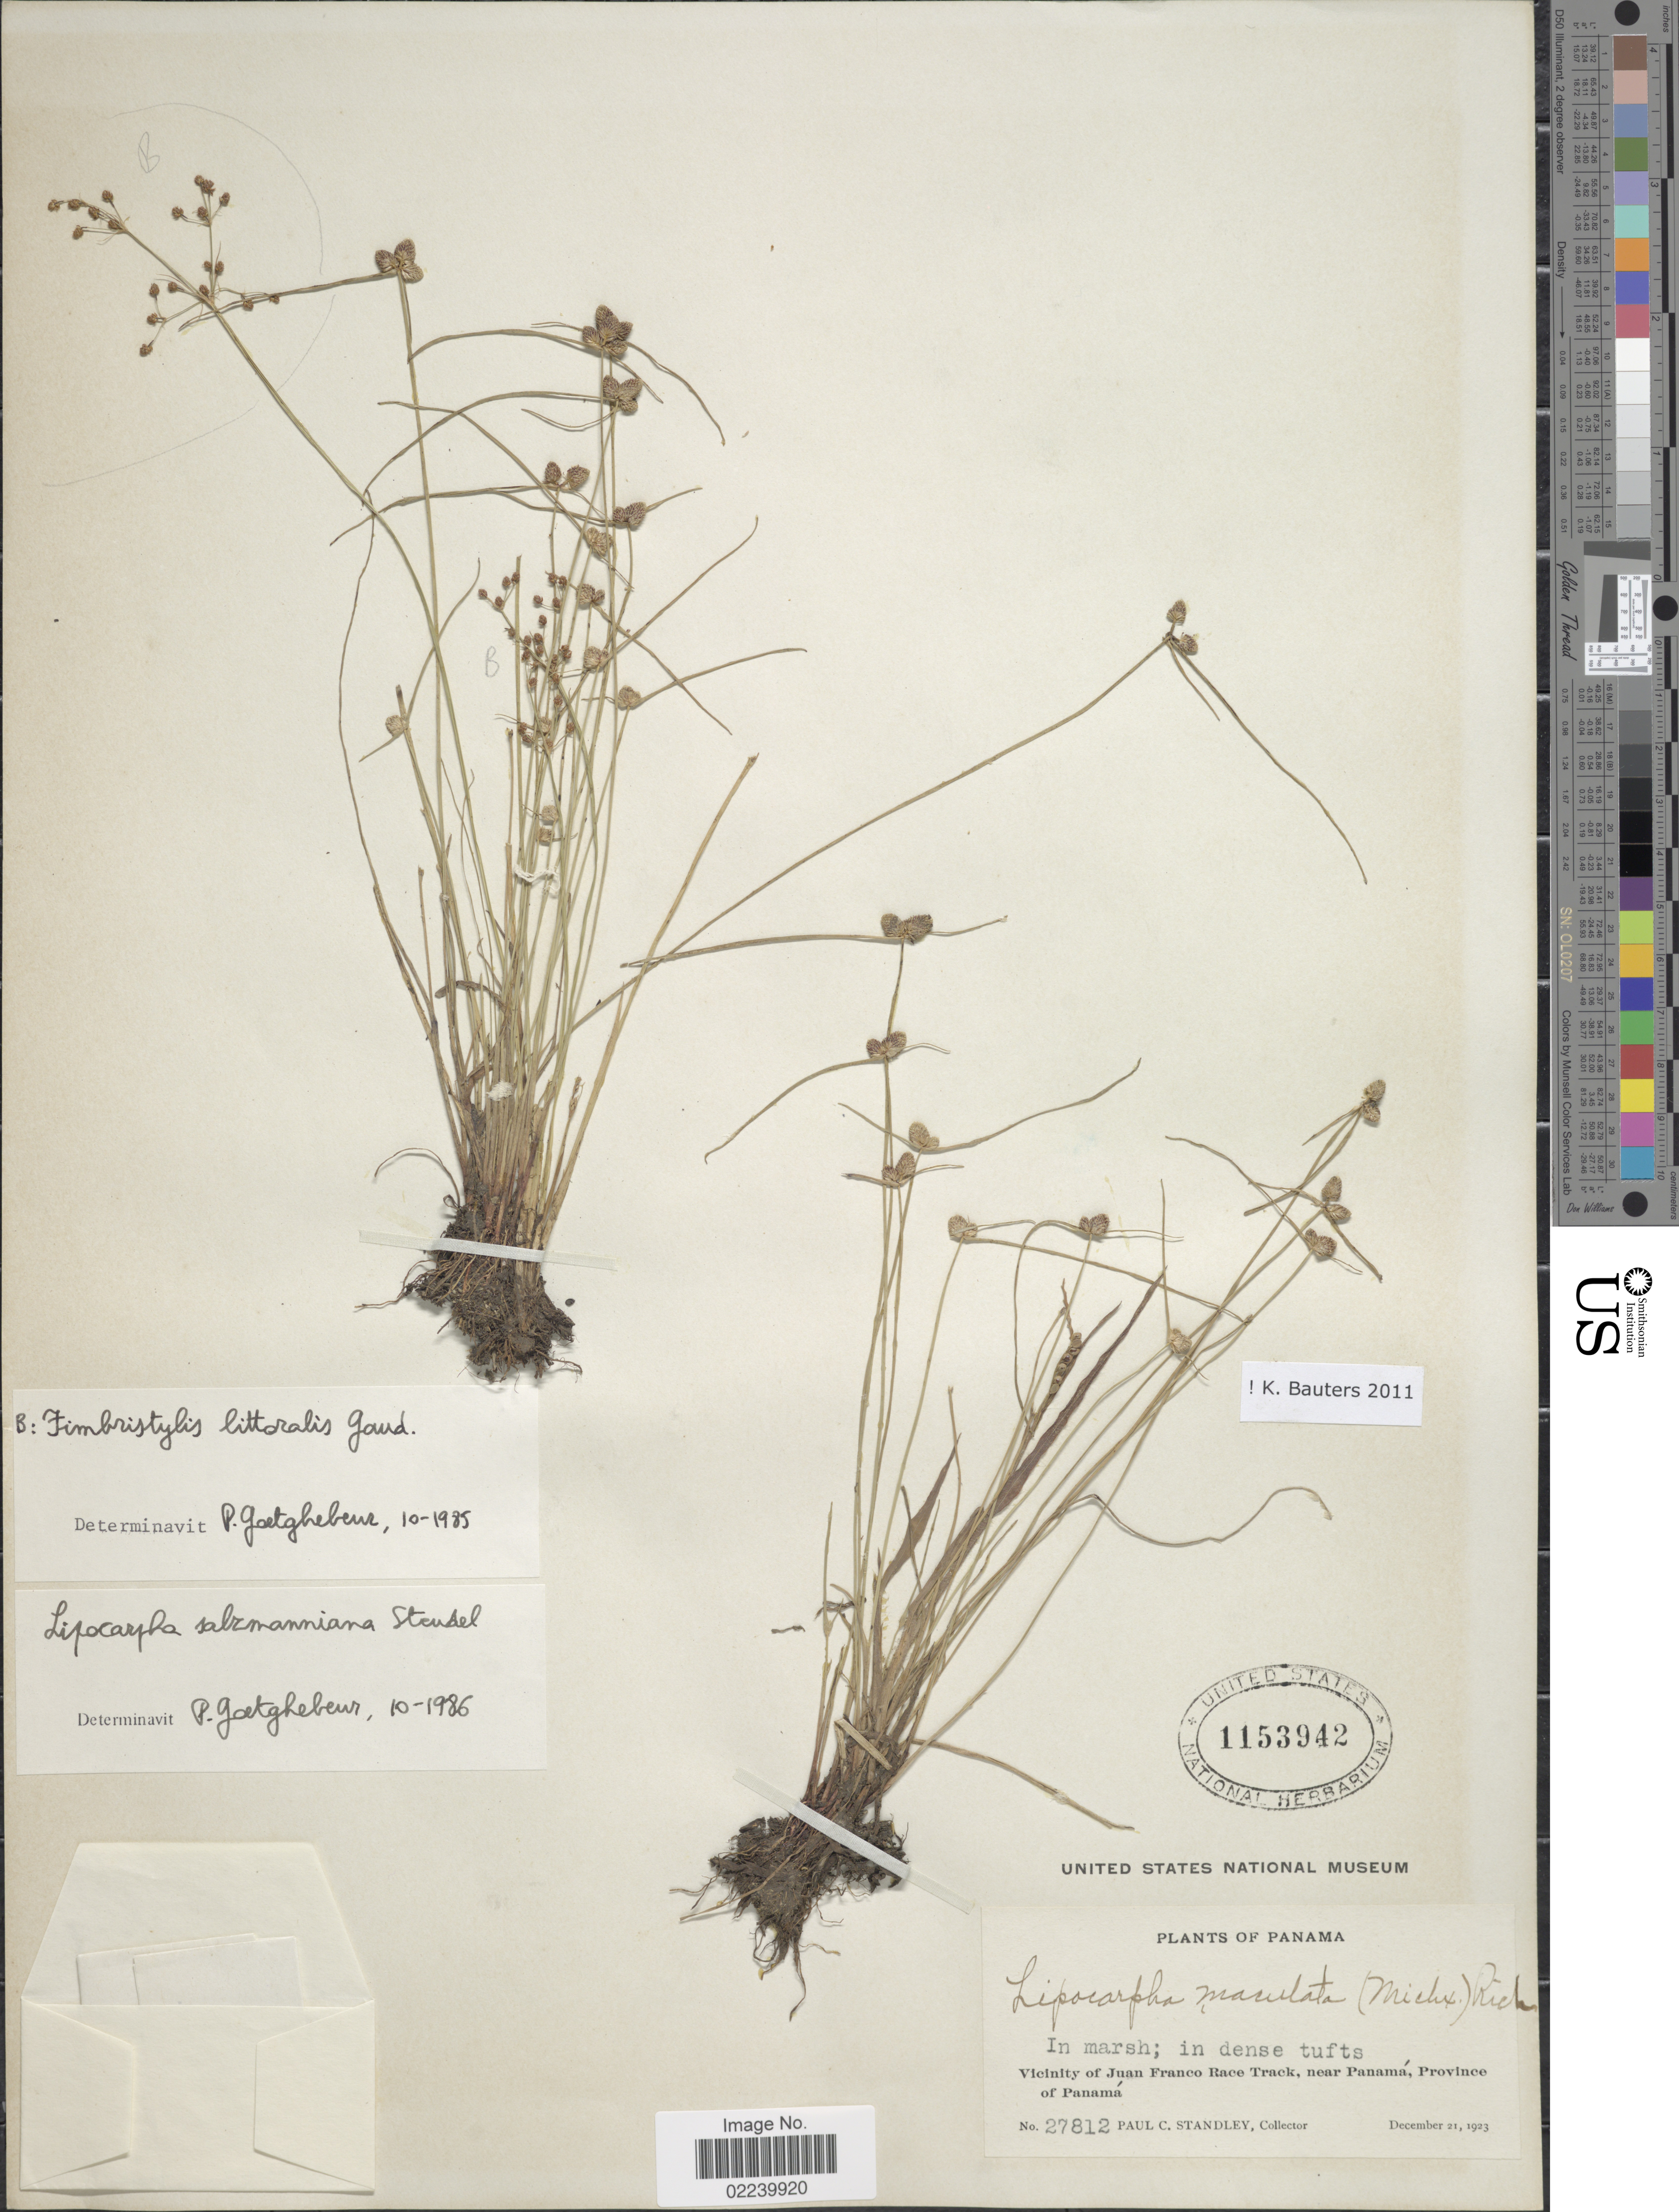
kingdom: Plantae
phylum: Tracheophyta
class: Liliopsida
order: Poales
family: Cyperaceae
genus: Cyperus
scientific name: Cyperus salzmannianus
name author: (Steud.) Bauters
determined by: Strong, M. T., (US), Smithsonian Institution - National Museum of Natural History (UNITED STATES)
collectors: P. C. Standley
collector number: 27812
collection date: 1923-12-21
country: Panama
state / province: Panamá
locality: In marsh, vicinity of Juan Franco Roce Track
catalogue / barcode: US 1153942